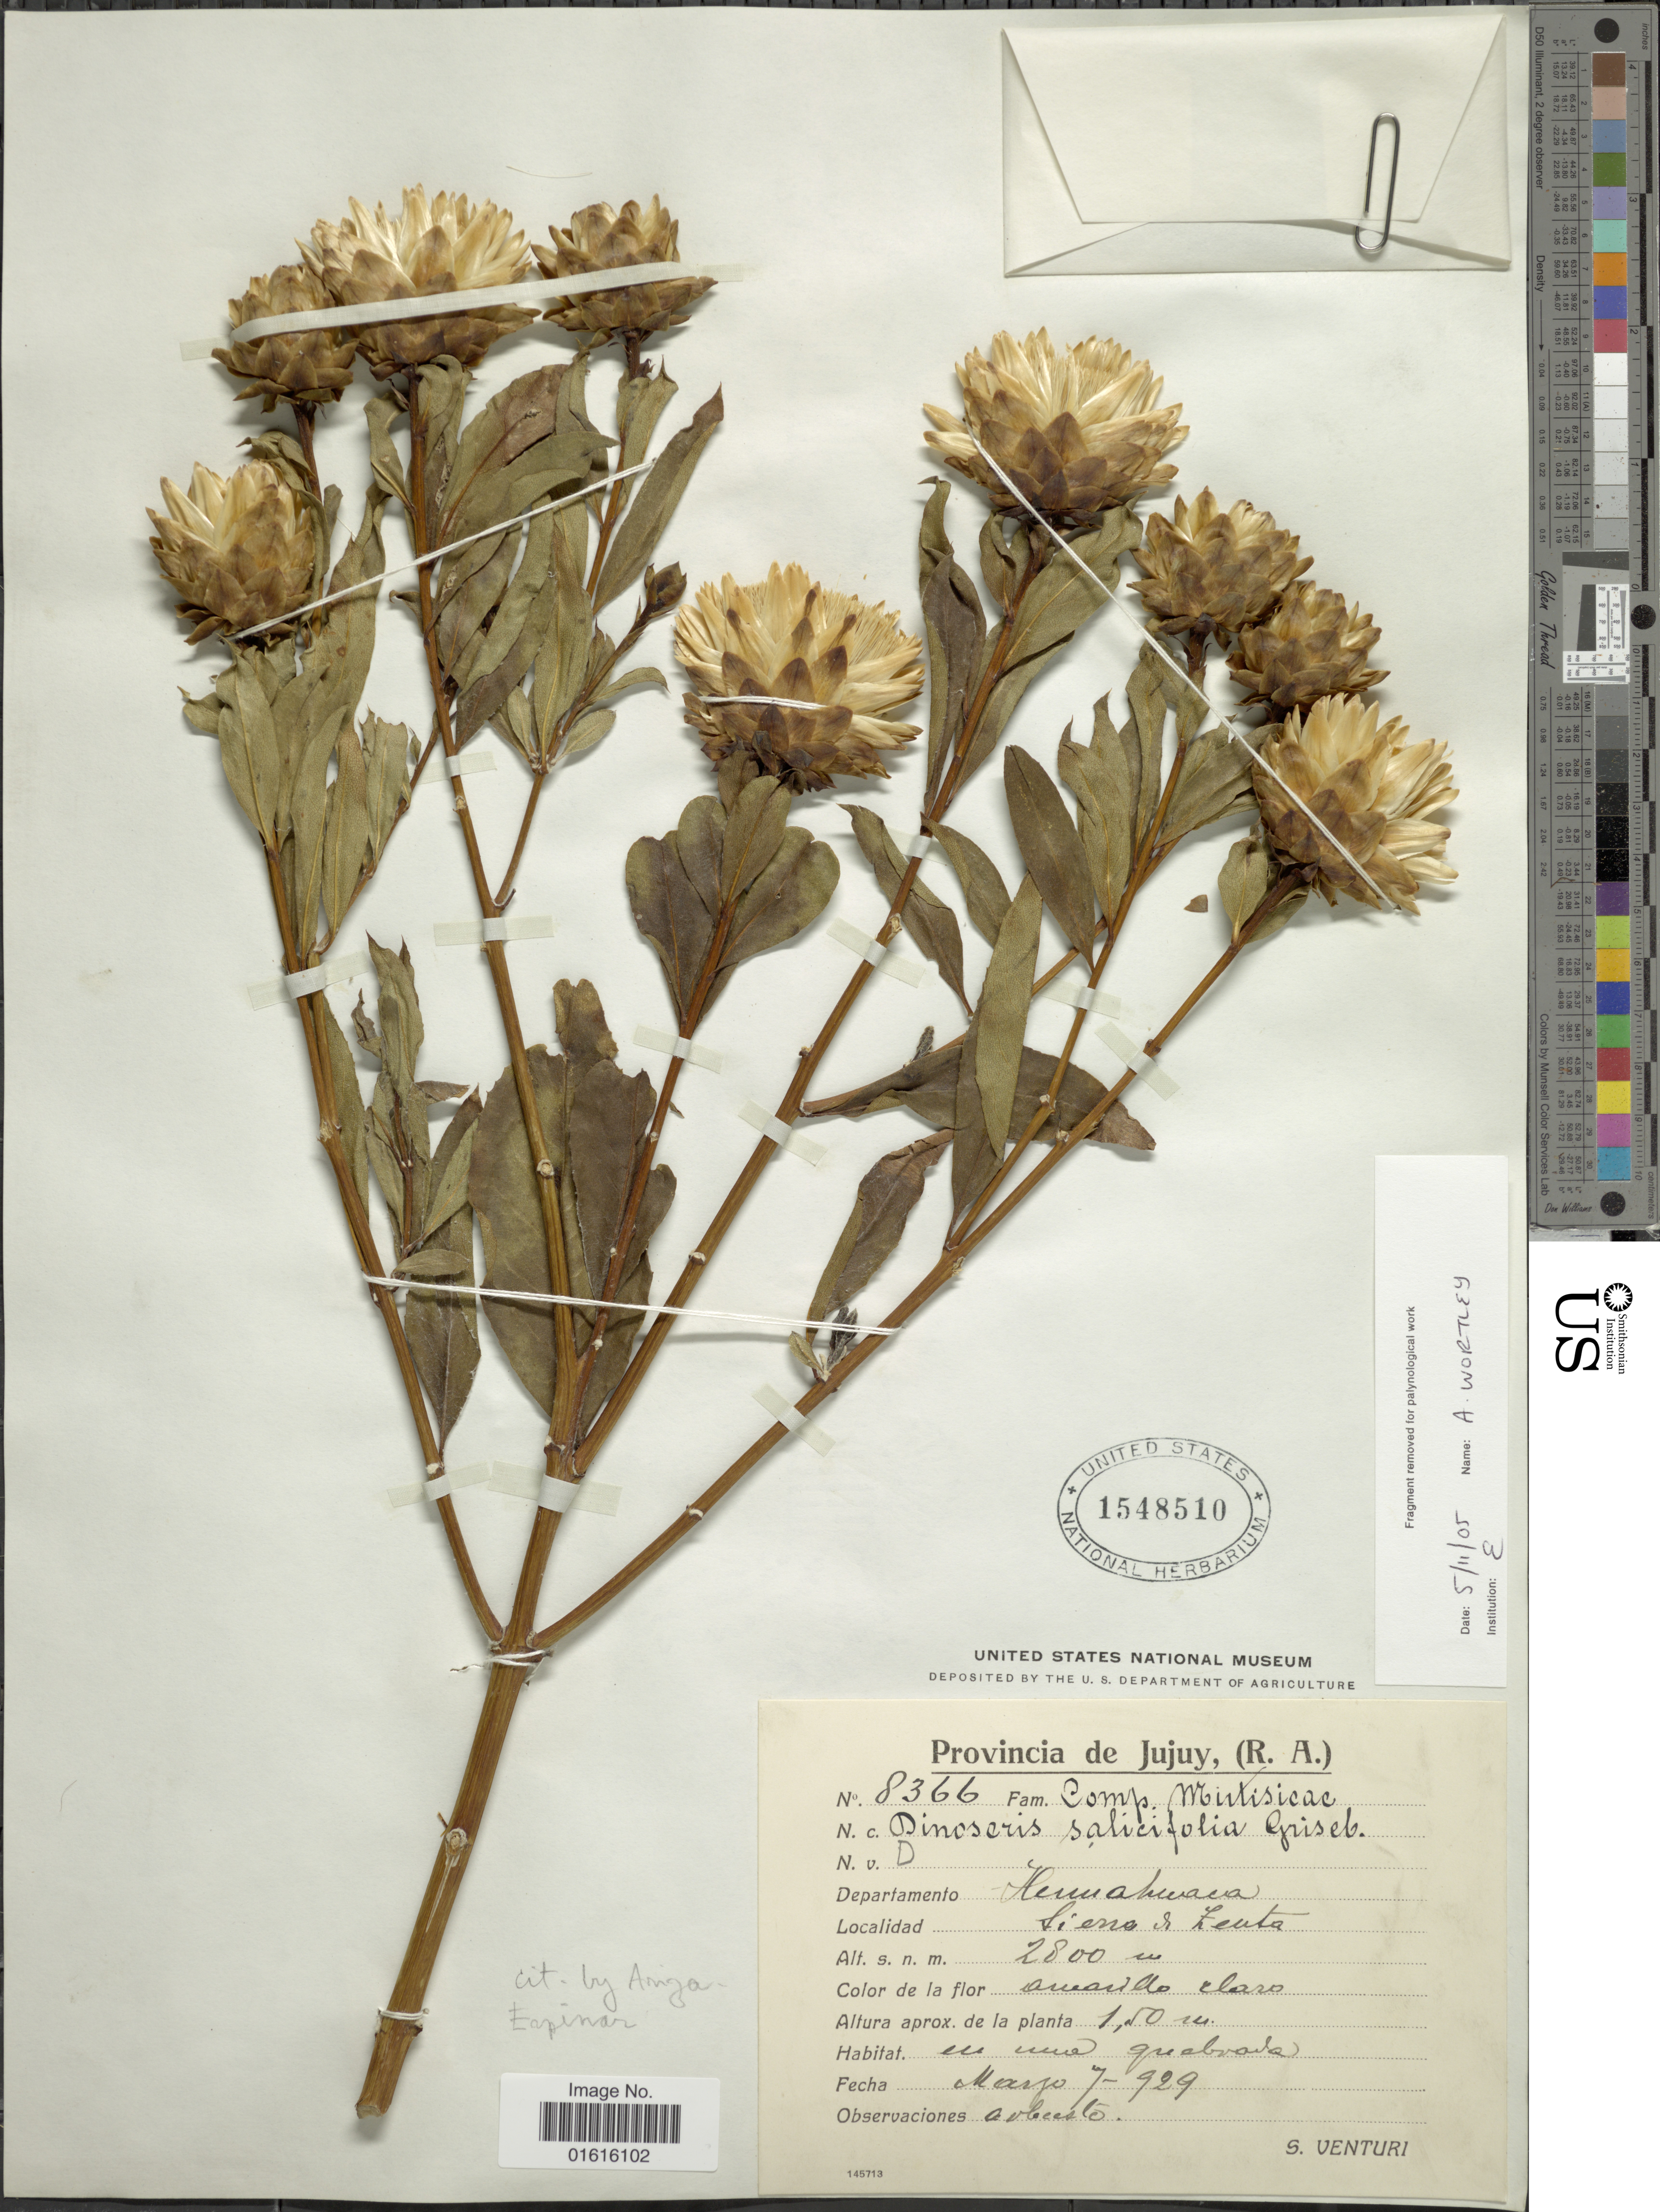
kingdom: Plantae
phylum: Tracheophyta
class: Magnoliopsida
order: Asterales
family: Asteraceae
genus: Dinoseris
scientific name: Dinoseris salicifolia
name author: Griseb.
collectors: S. Venturi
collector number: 8366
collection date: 1929-05-07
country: Argentina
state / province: Jujuy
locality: Departamento Huahuaca, Sierra et Zeuta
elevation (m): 2800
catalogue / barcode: US 1548510